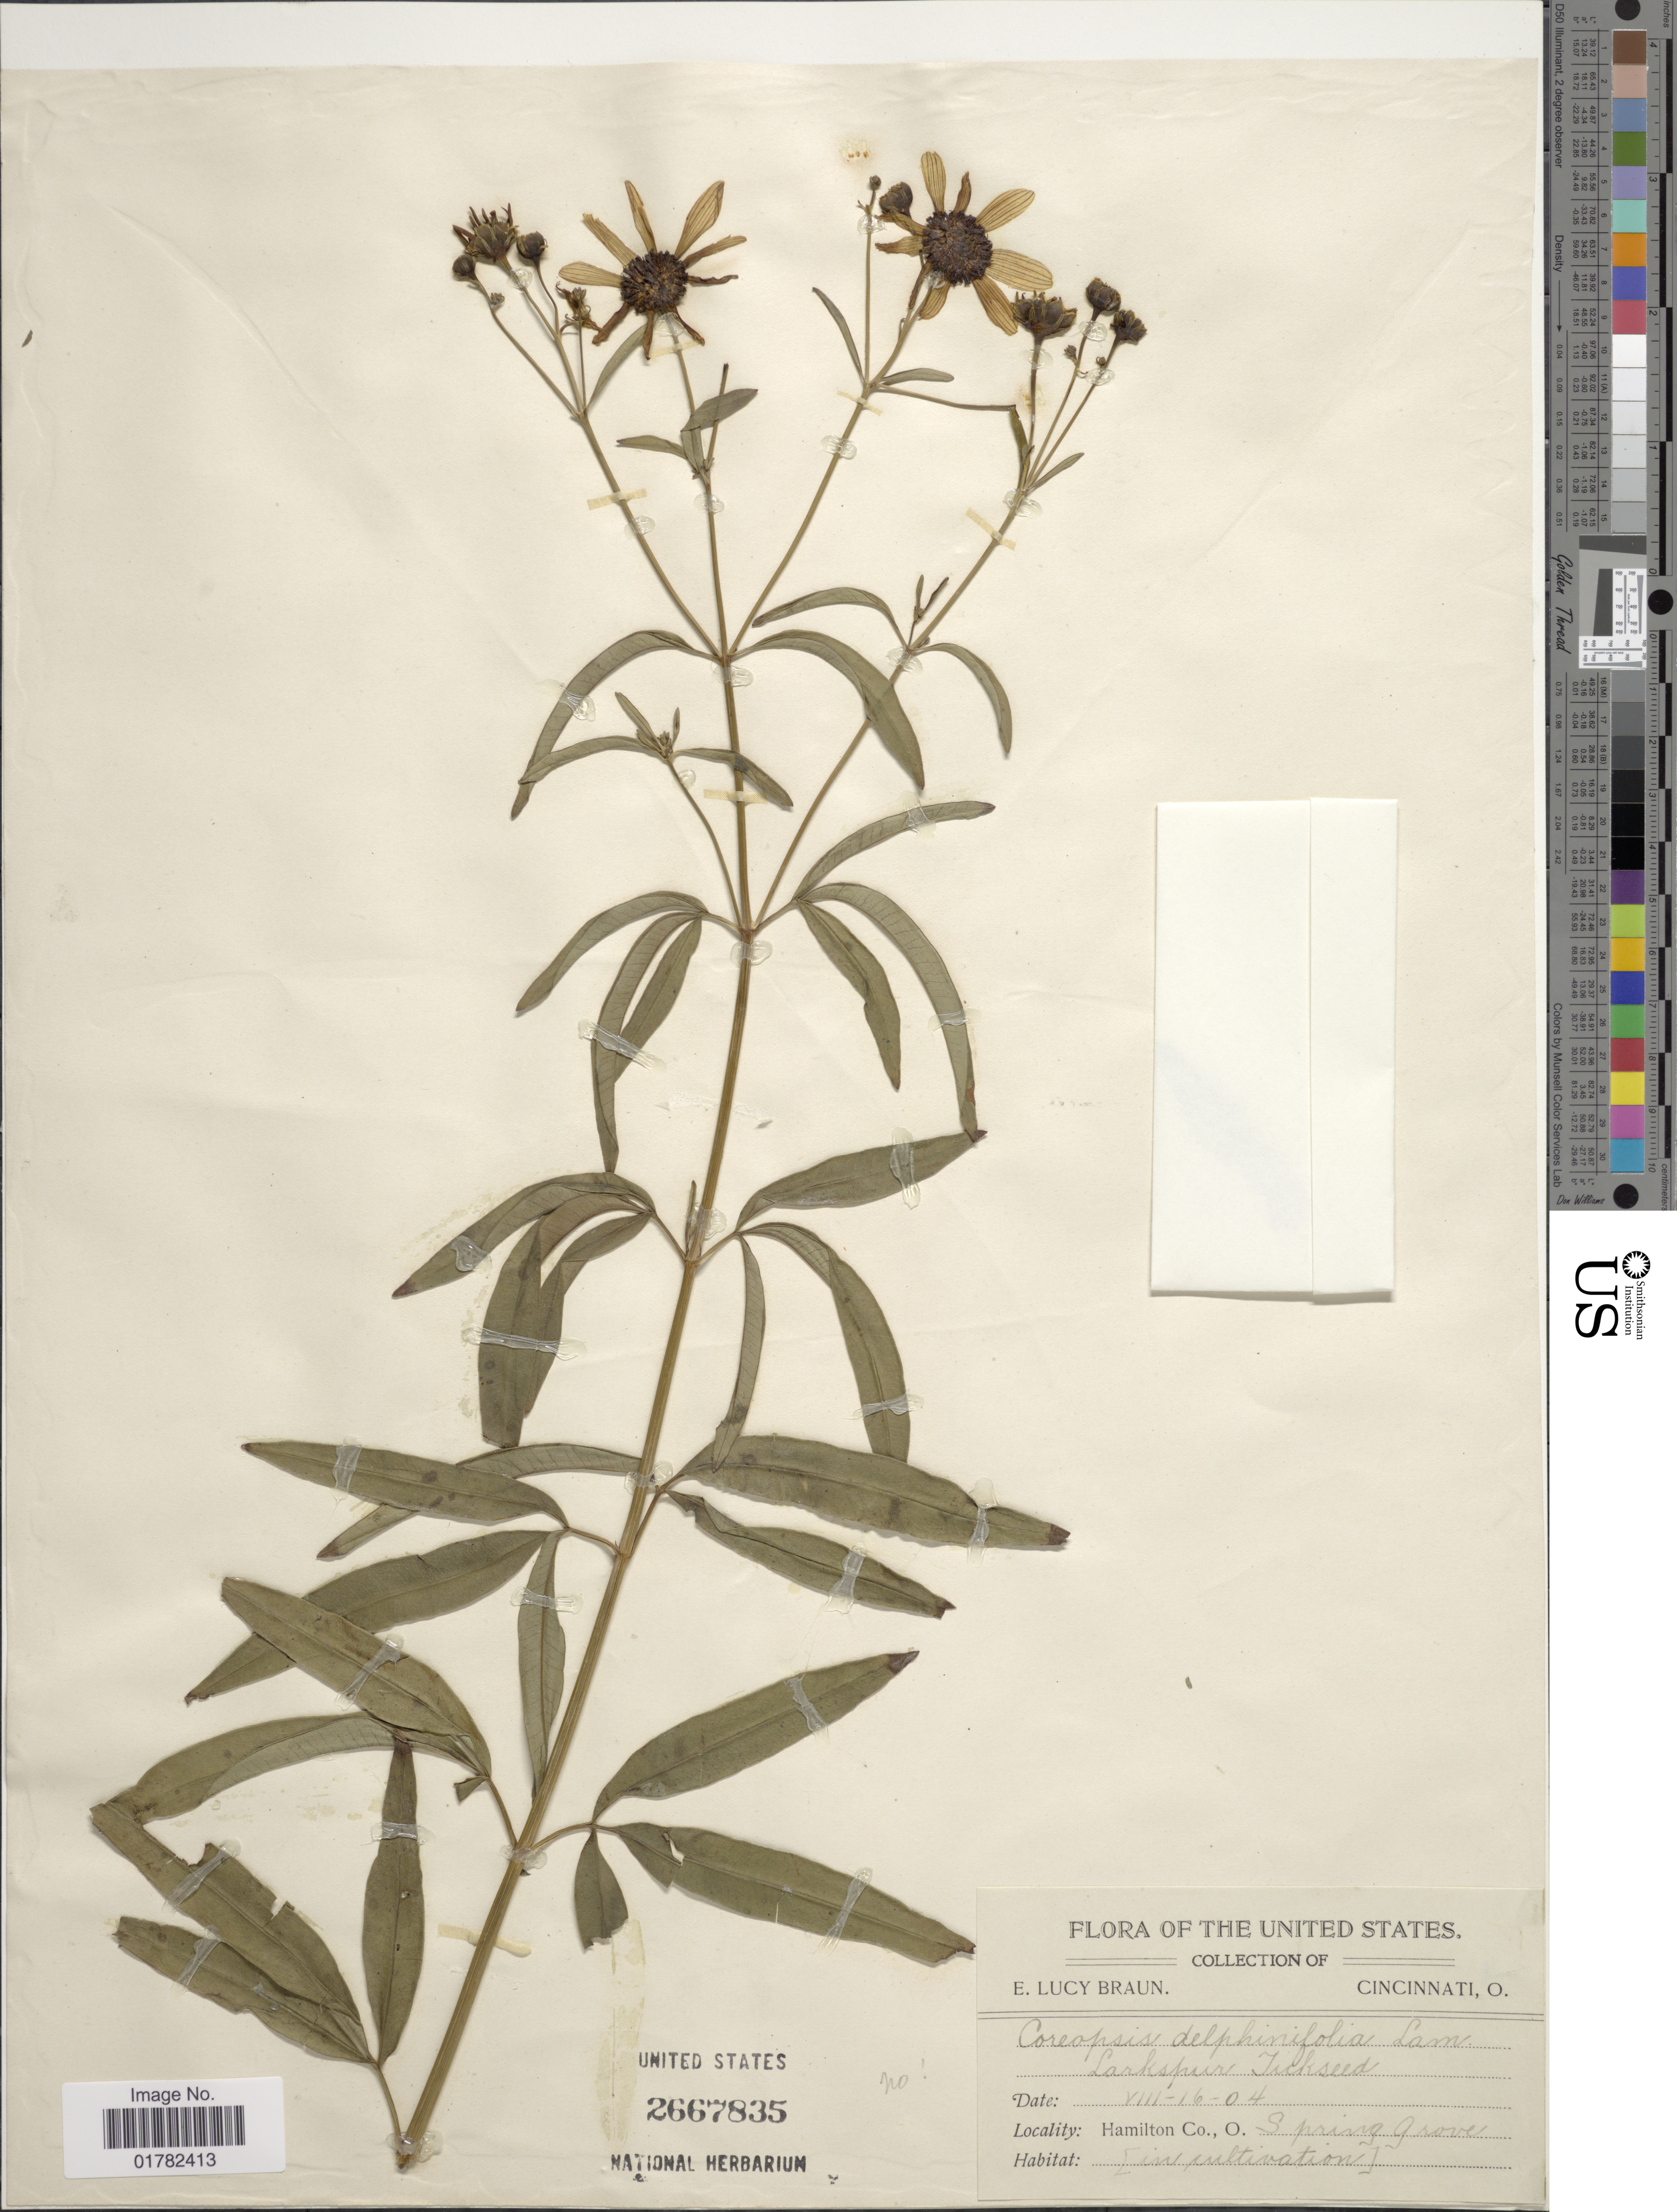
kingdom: Plantae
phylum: Tracheophyta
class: Magnoliopsida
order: Asterales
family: Asteraceae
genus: Coreopsis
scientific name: Coreopsis delphinifolia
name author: Lam.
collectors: E. L. Braun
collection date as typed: Transcribed d/m/y: 16/8/4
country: United States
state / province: Ohio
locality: Hamilton Co., Spring grove, Cincinnati, O.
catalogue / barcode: US 2667835